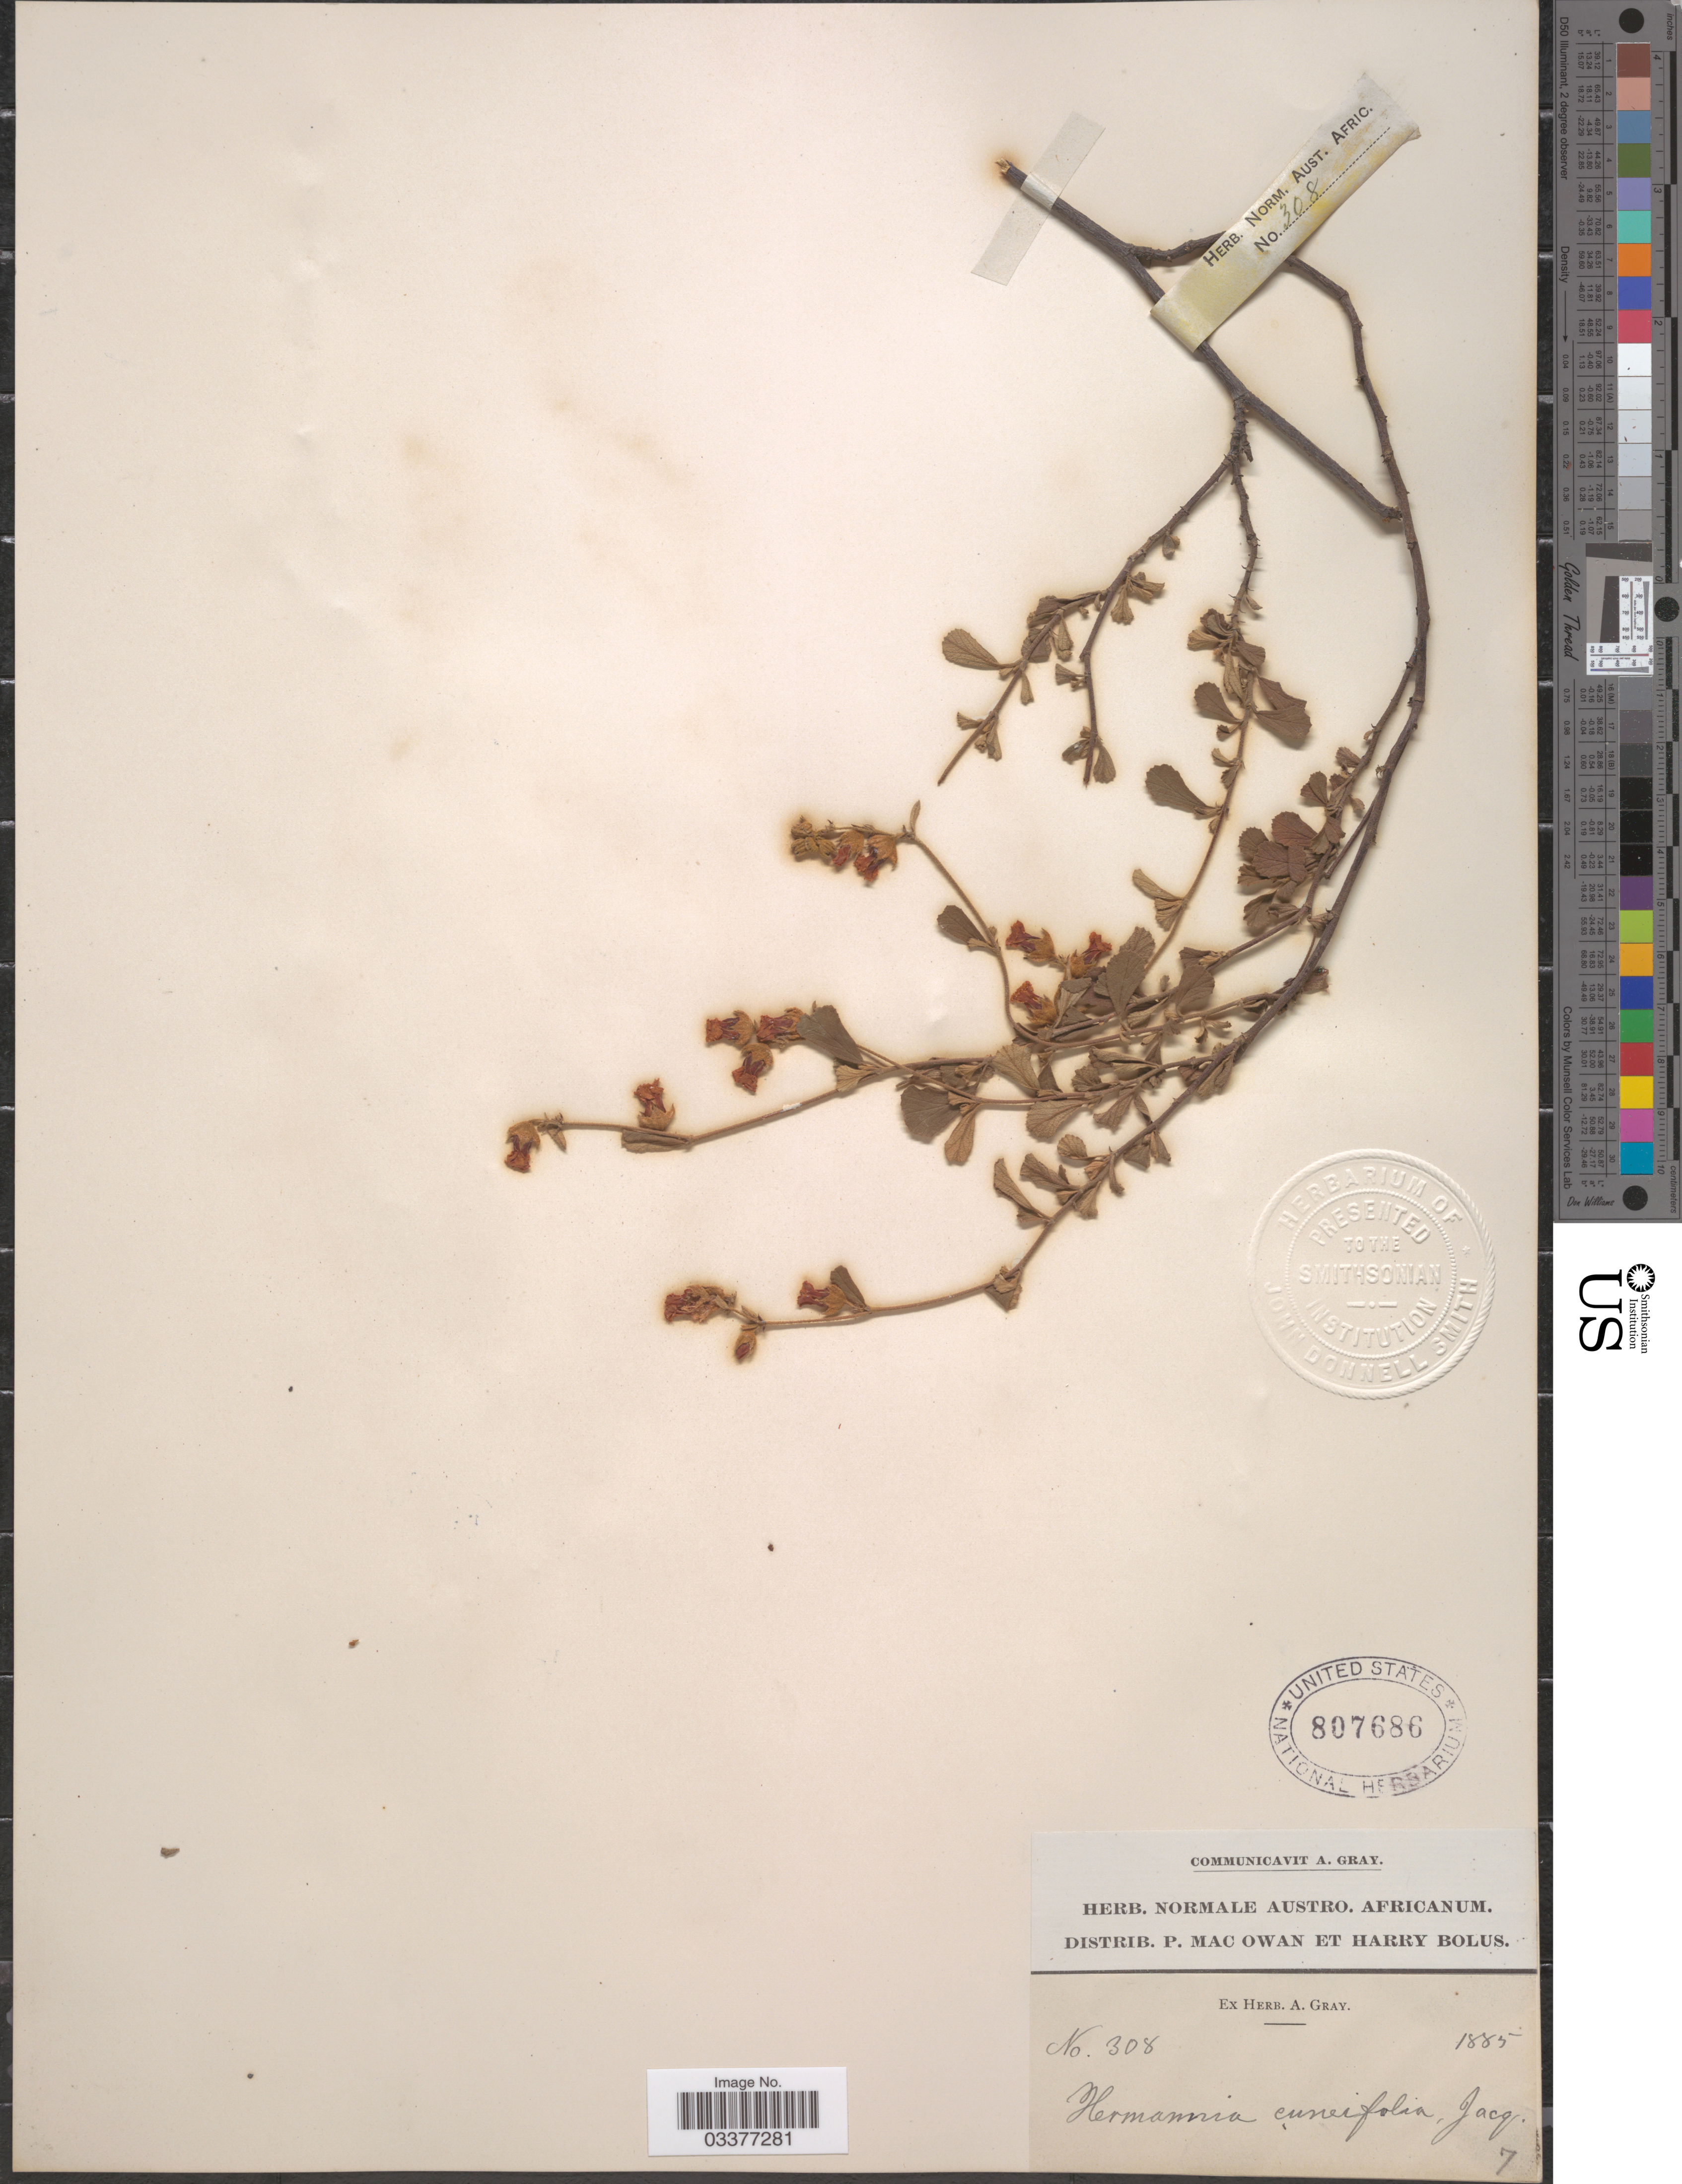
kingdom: Plantae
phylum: Tracheophyta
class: Magnoliopsida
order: Malvales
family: Malvaceae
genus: Hermannia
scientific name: Hermannia cuneifolia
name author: Jacq.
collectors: ex herb. Gray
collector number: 308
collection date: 1885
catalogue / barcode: US 807686